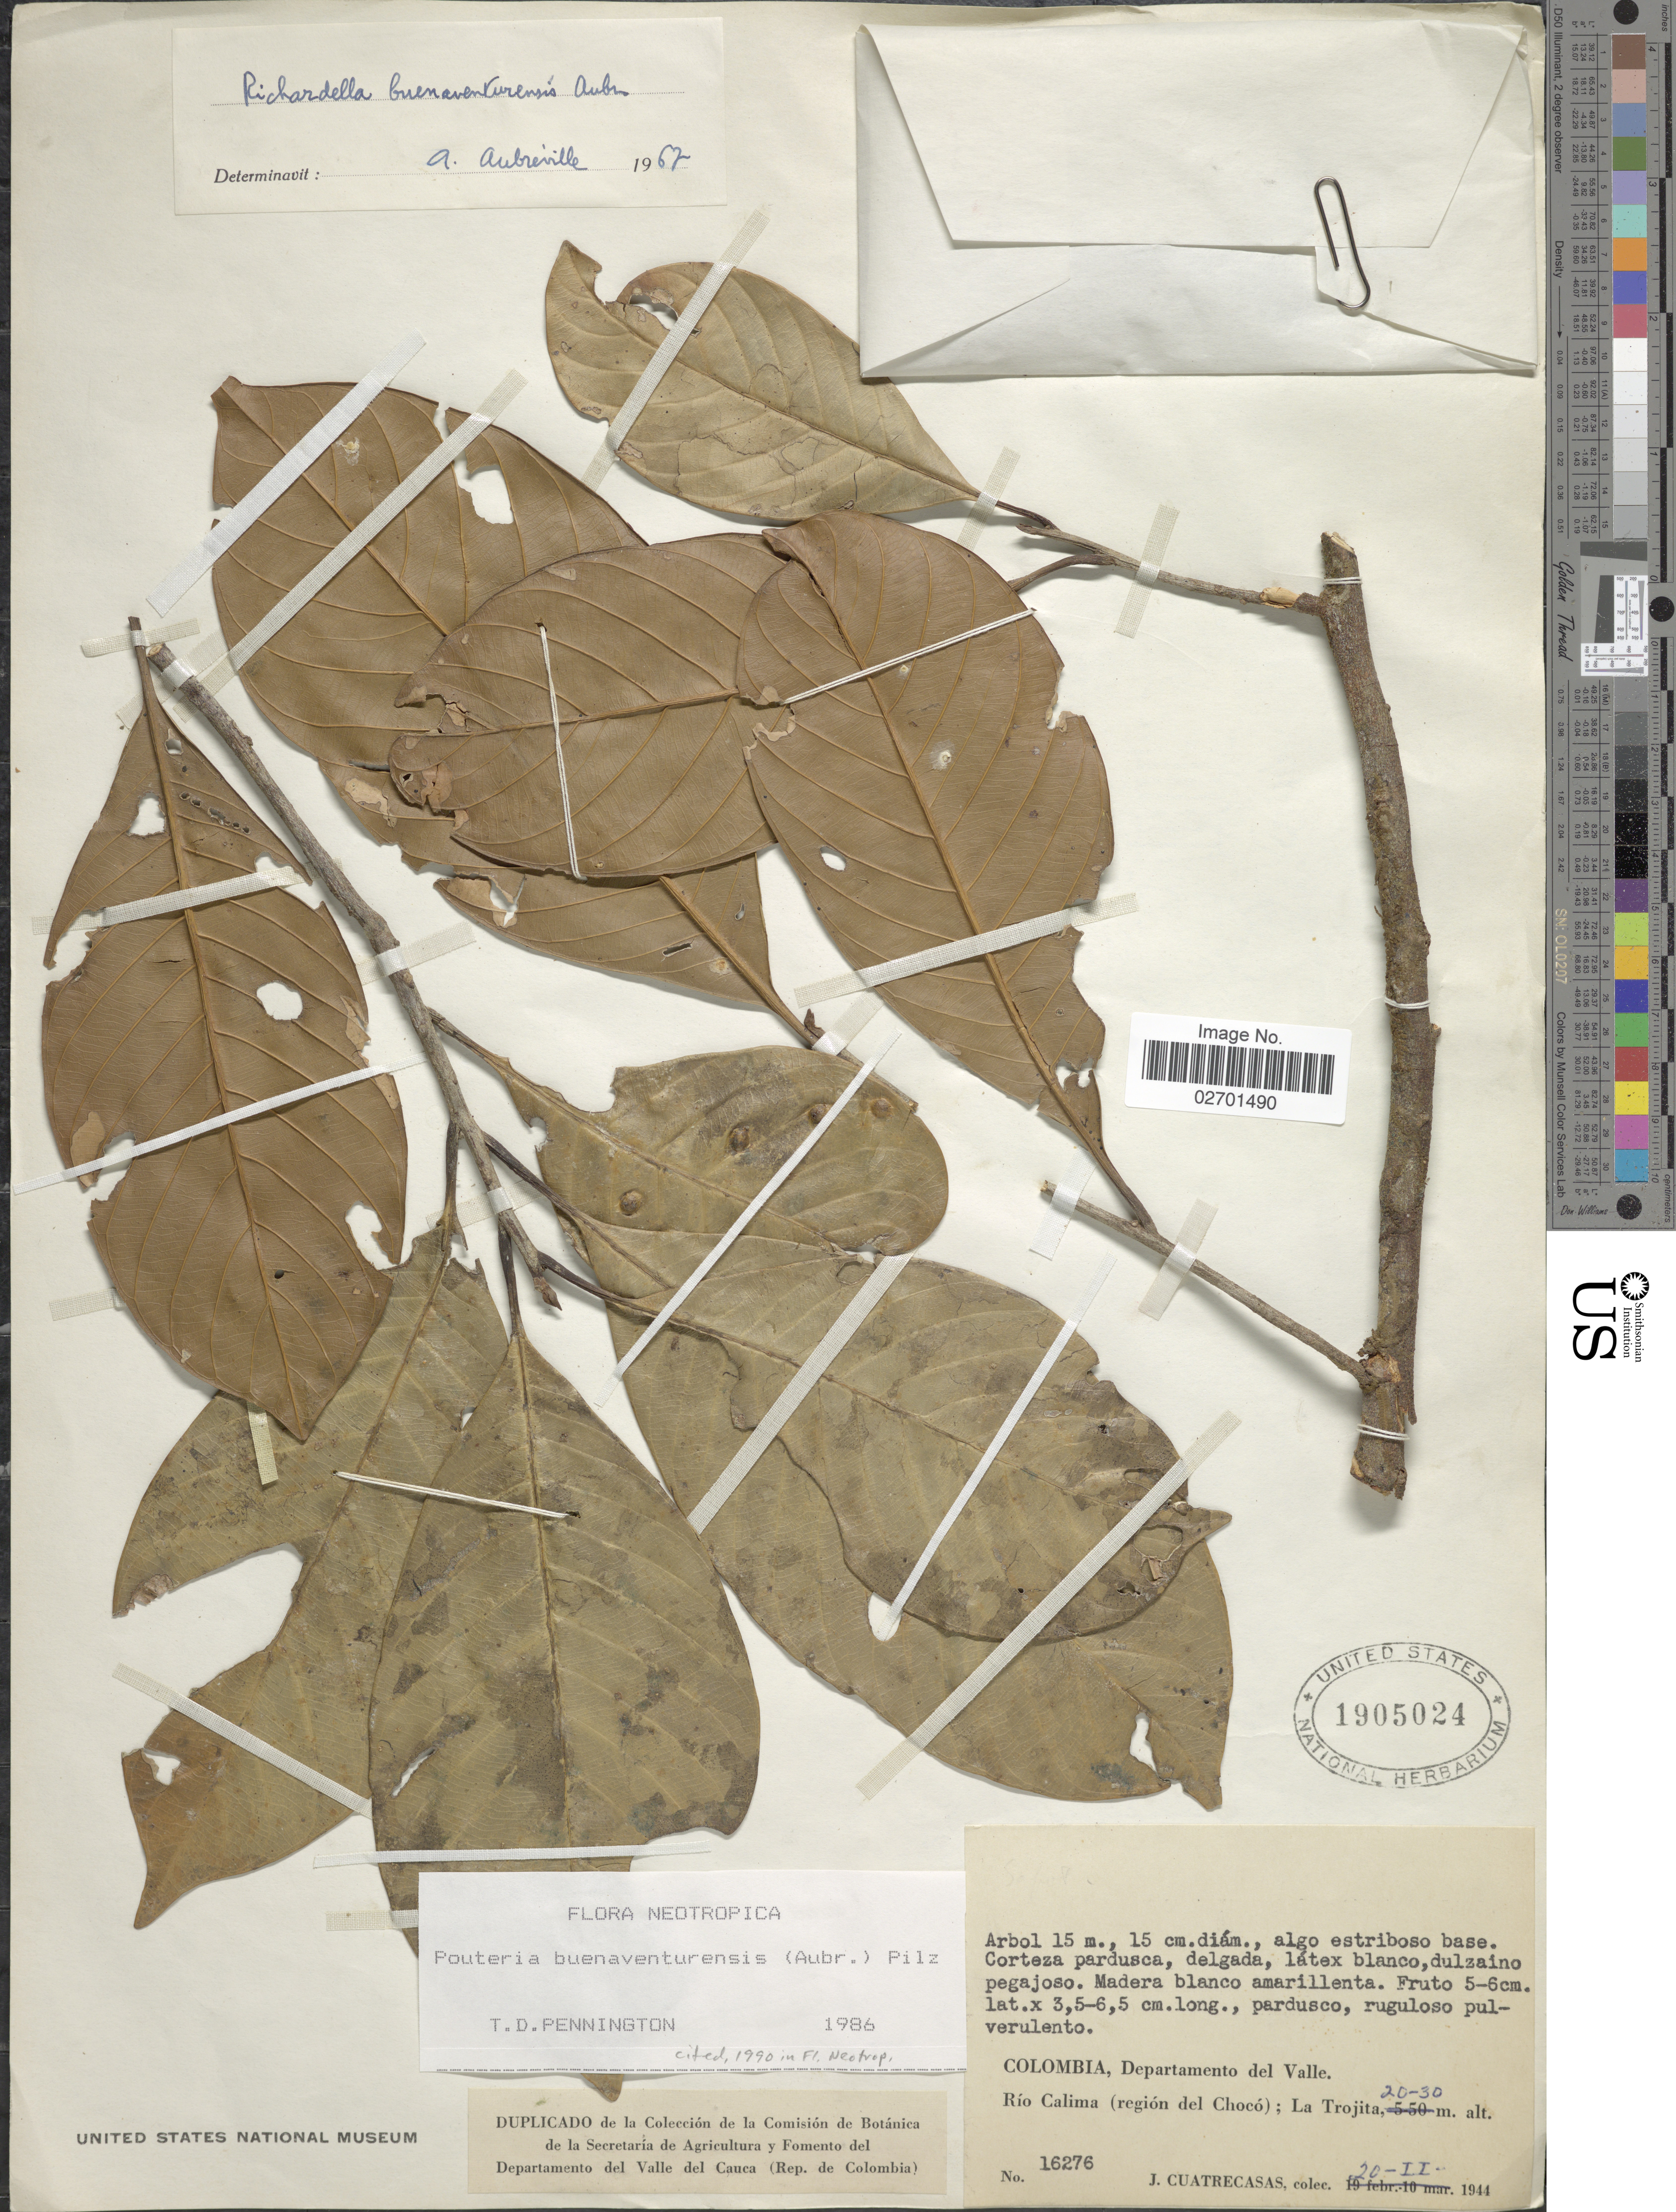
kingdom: Plantae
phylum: Tracheophyta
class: Magnoliopsida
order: Ericales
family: Sapotaceae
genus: Pouteria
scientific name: Pouteria buenaventurensis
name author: (Aubr.) Pilz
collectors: J. Cuatrecasas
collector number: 16276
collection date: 1944-02-20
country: Colombia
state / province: Valle del Cauca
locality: Departamento del Valle, Rio Calima (region del Choco); La Trojita.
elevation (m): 20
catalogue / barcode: US 1905024